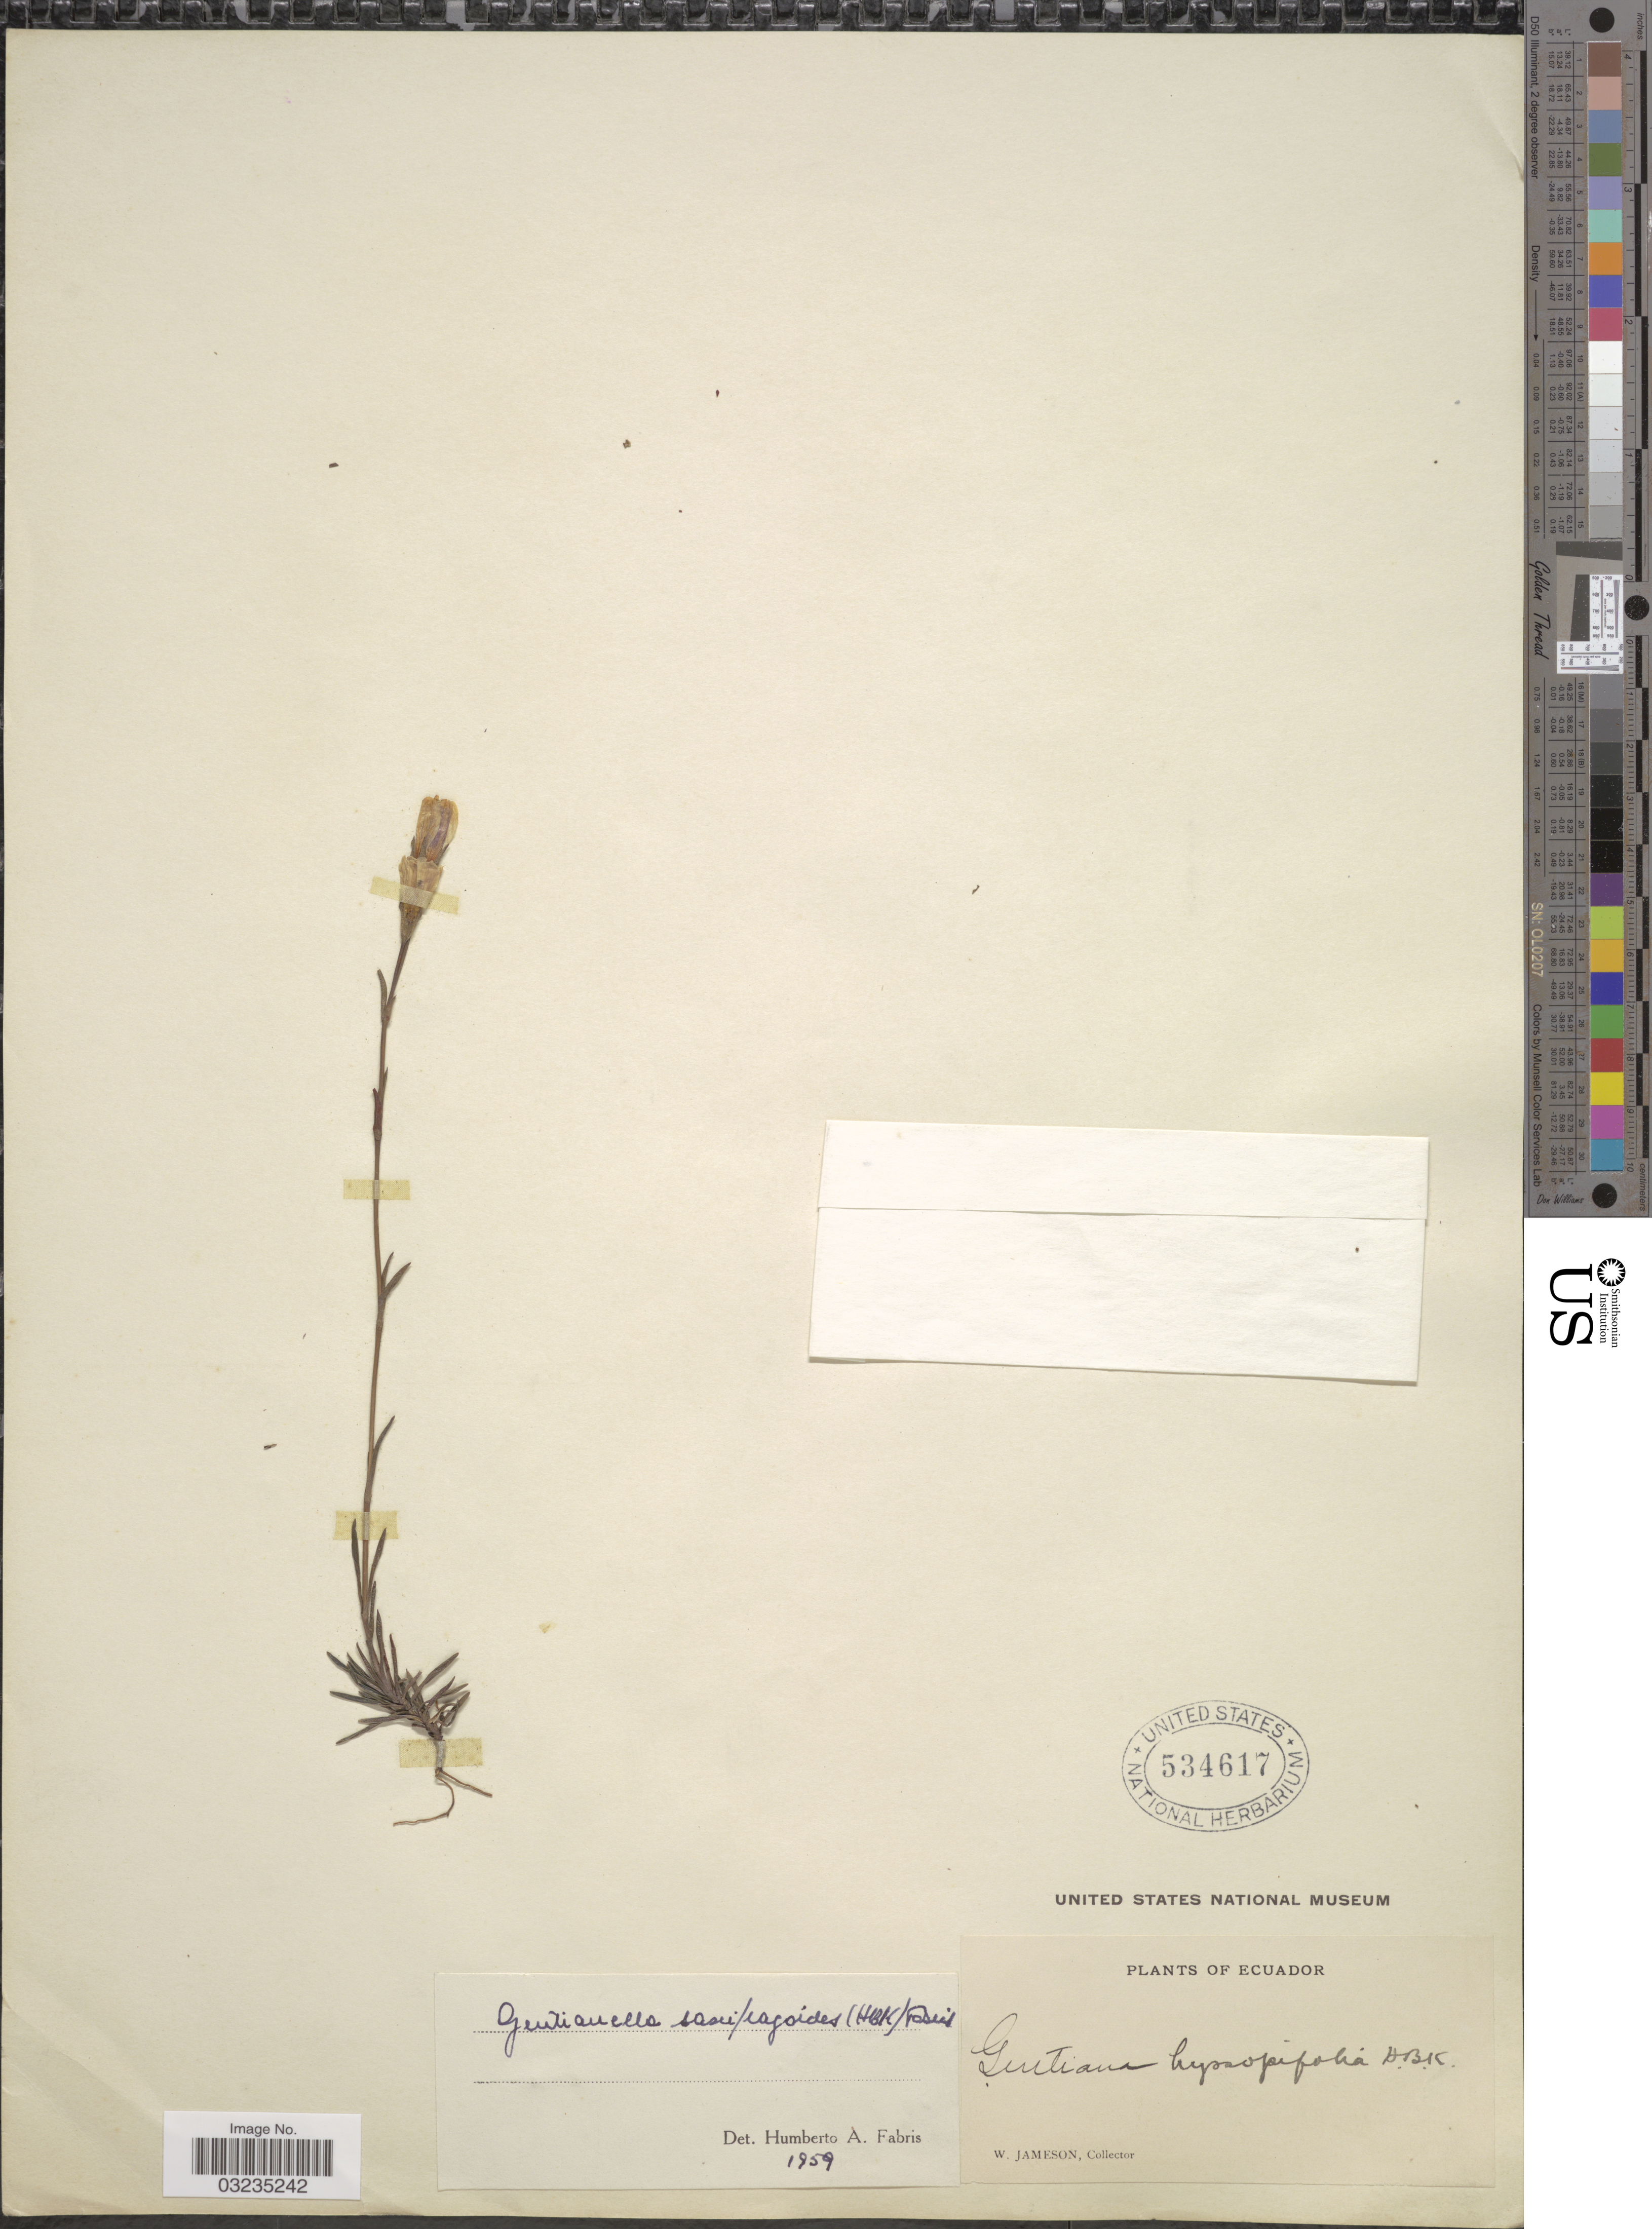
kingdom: Plantae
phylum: Tracheophyta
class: Magnoliopsida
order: Gentianales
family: Gentianaceae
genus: Gentiana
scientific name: Gentiana saxifragoides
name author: Kunth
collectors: W. Jameson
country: Ecuador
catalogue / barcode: US 534617